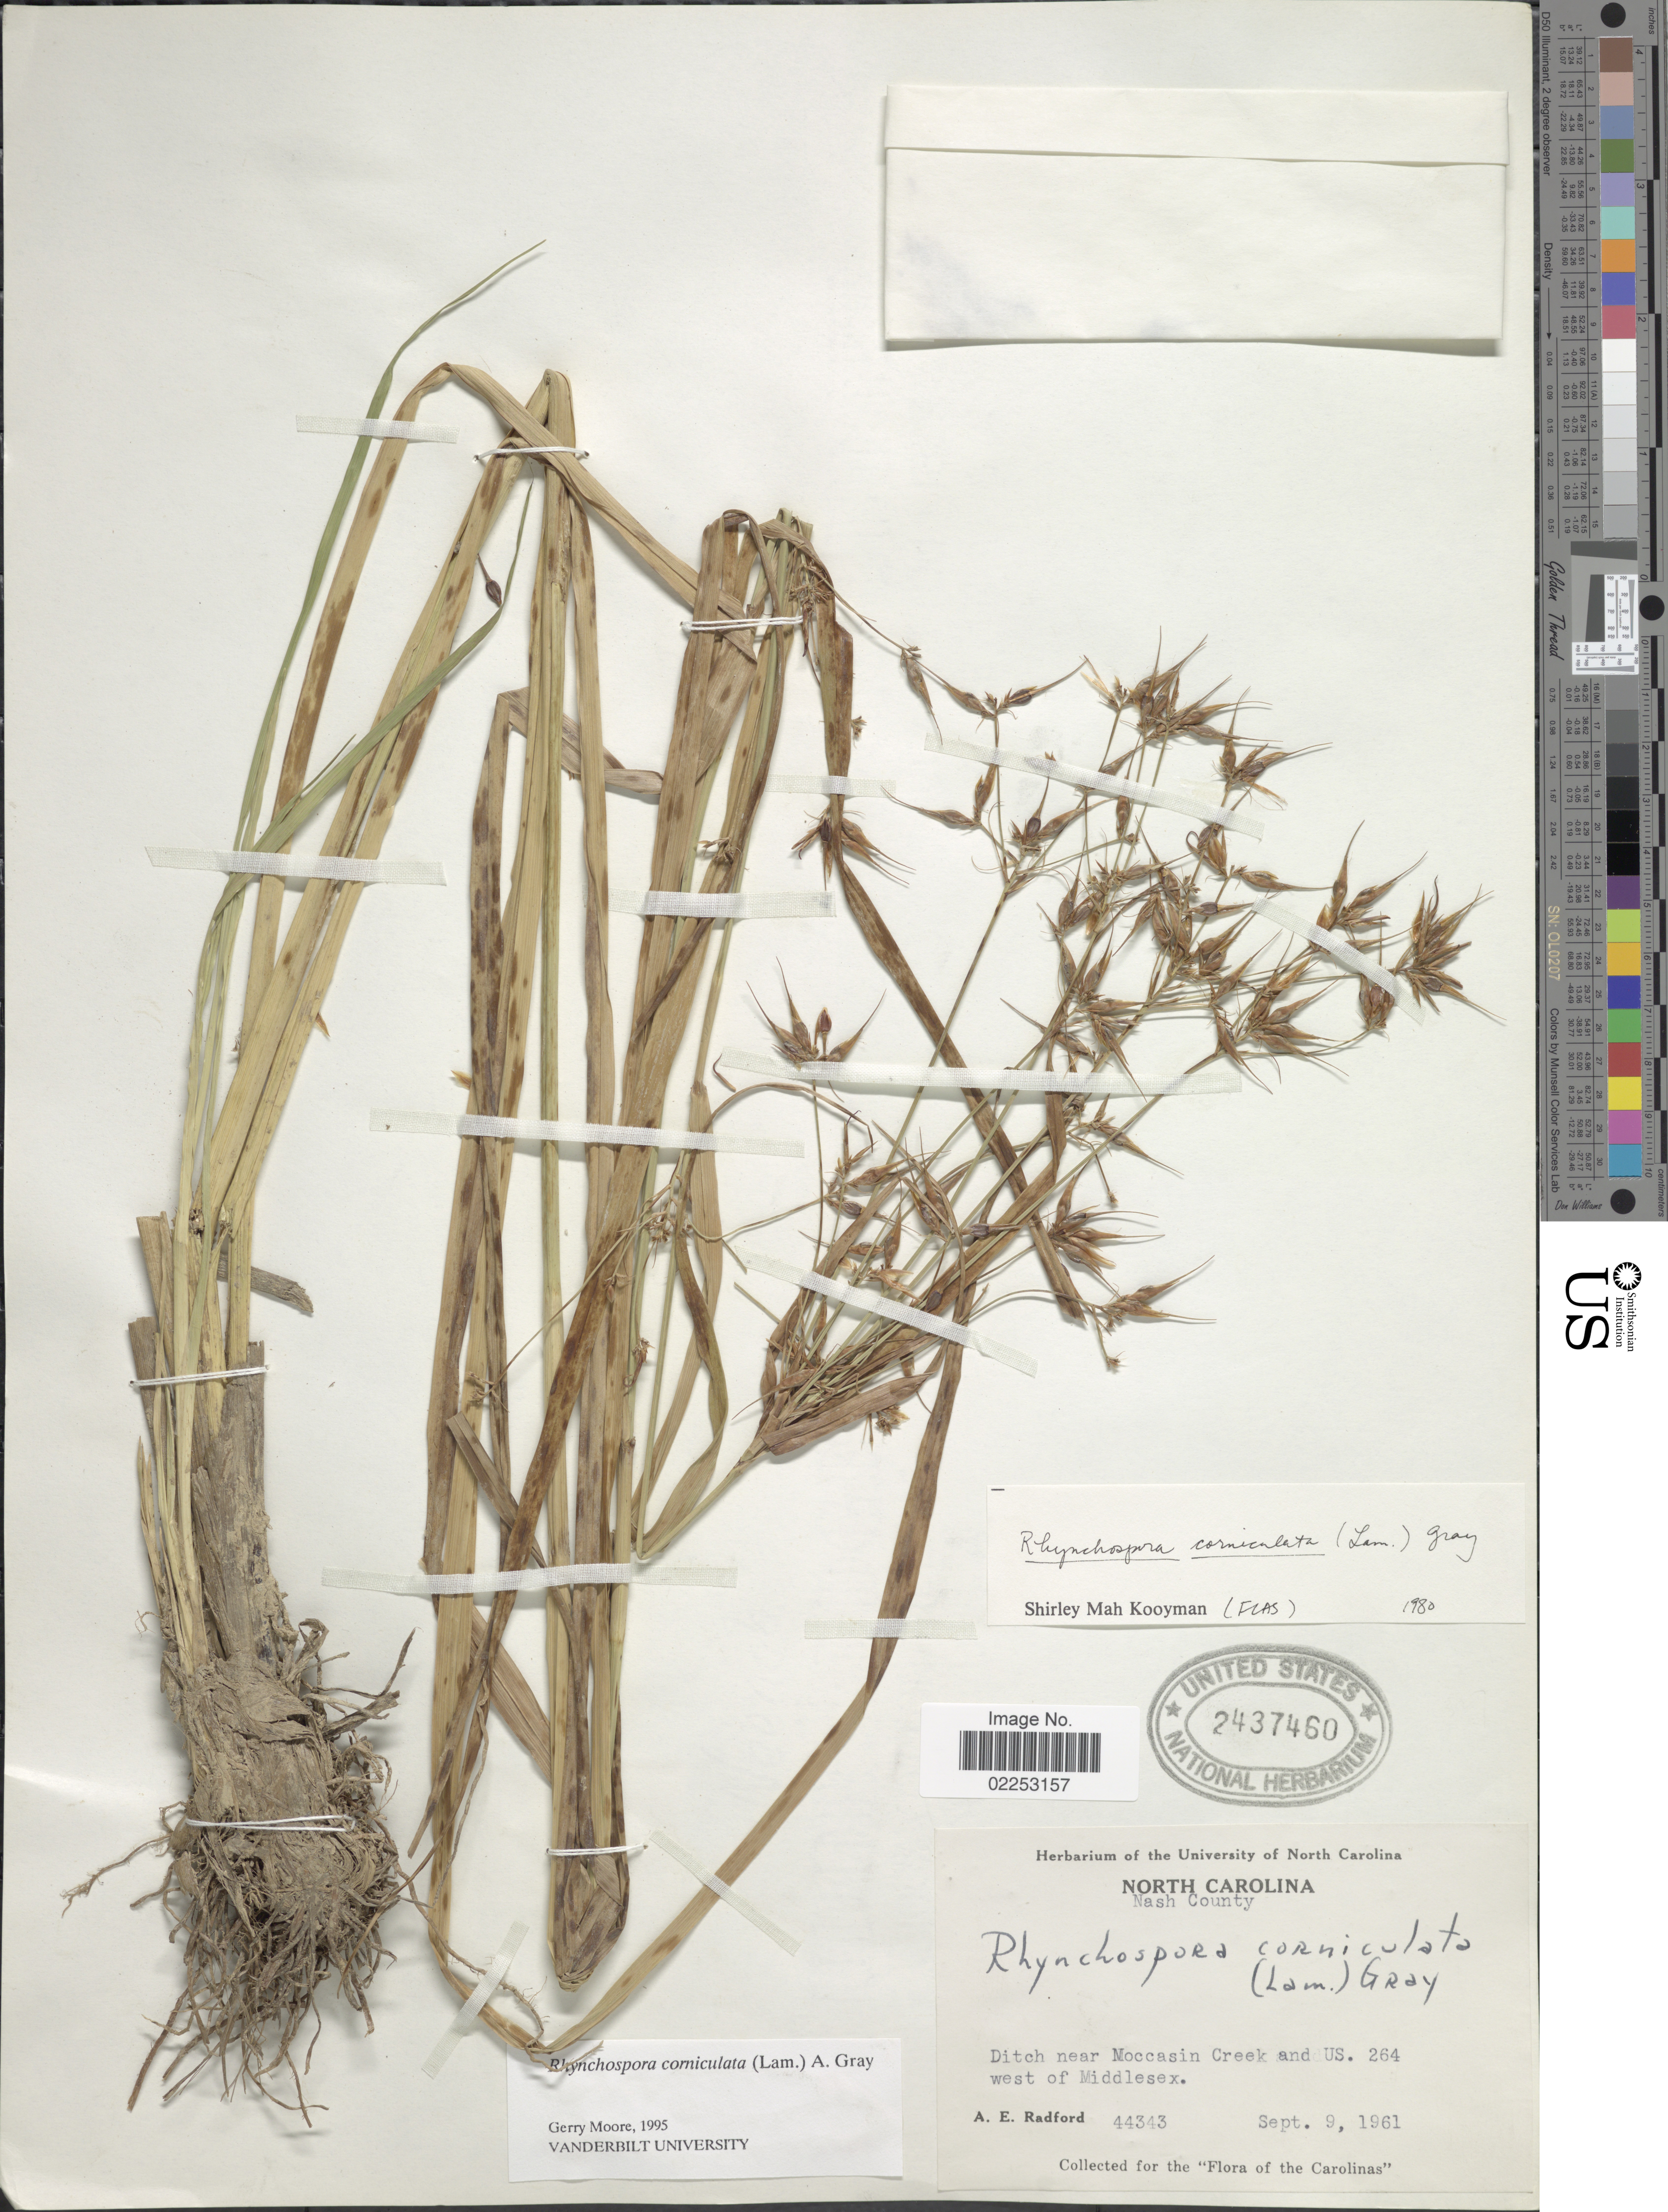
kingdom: Plantae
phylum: Tracheophyta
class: Liliopsida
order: Poales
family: Cyperaceae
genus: Rhynchospora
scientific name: Rhynchospora corniculata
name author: (Lam.) A. Gray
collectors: A. E. Radford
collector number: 44343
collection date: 1961-09-09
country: United States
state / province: North Carolina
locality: Nash County. Near Moccasin Creek and US. 264 west of Middlesex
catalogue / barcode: US 2437460